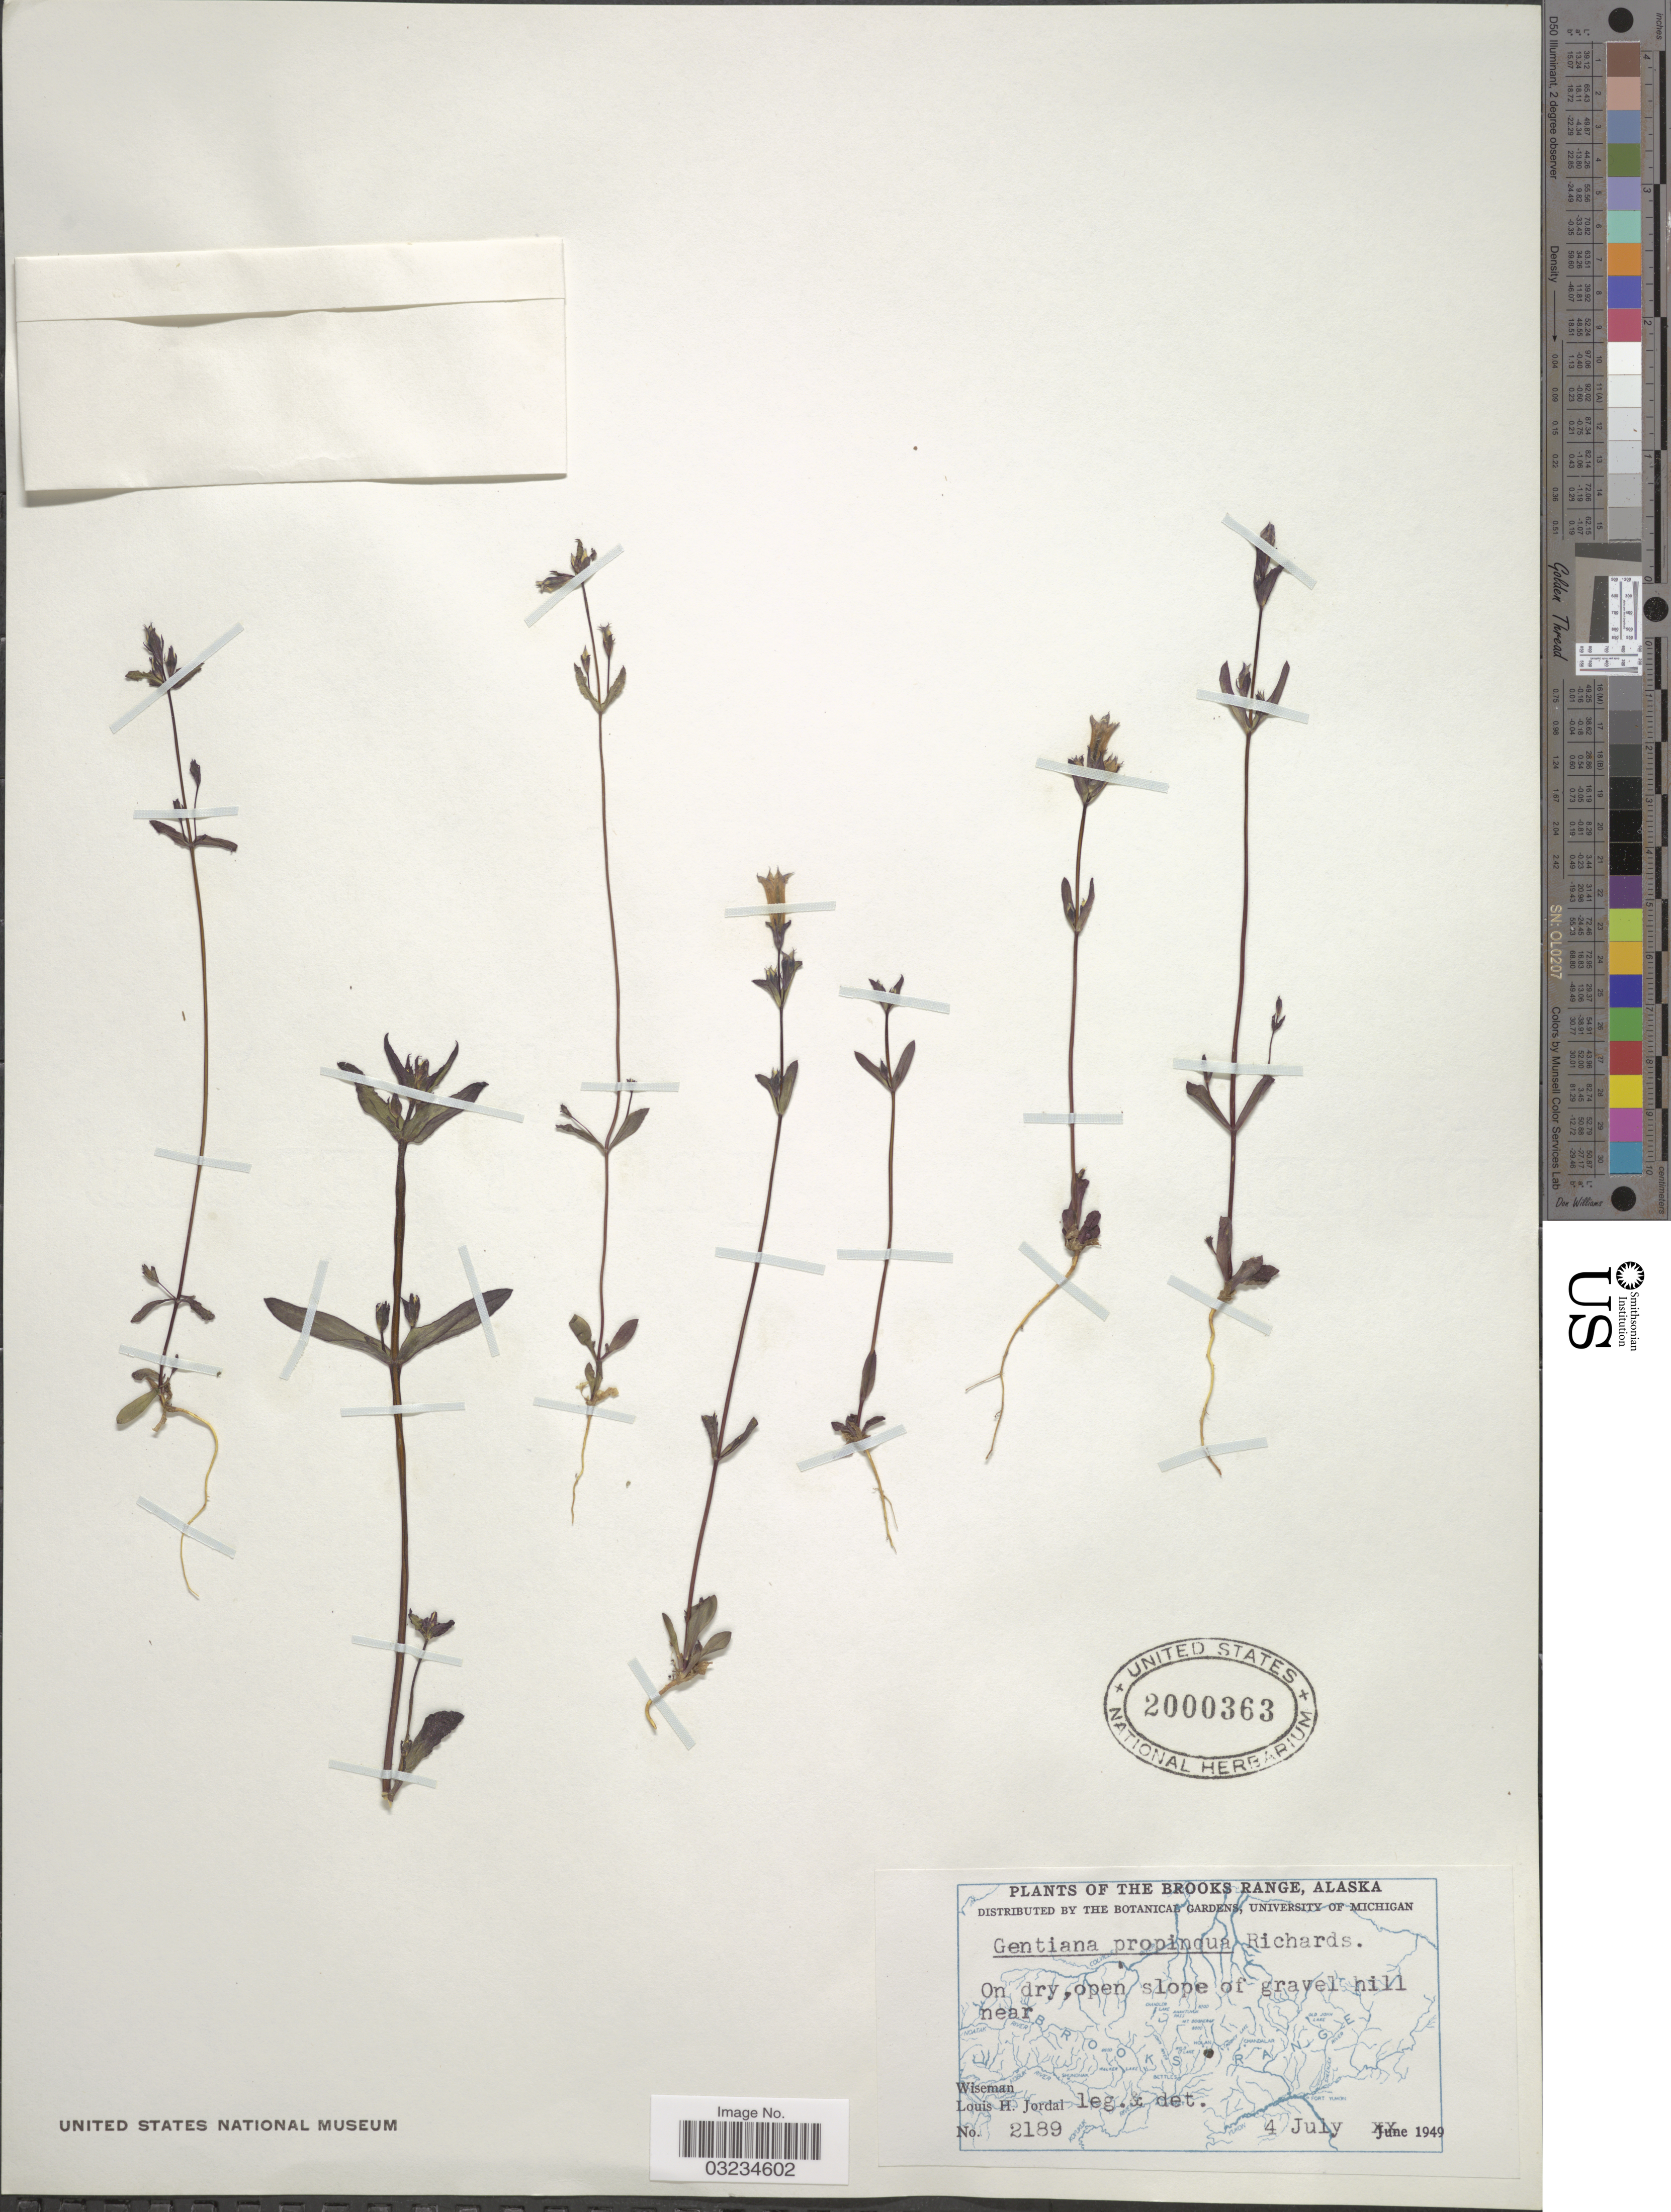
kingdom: Plantae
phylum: Tracheophyta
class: Magnoliopsida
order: Gentianales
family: Gentianaceae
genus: Gentiana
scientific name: Gentiana propinqua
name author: Richards.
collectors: L. Jordal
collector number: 2189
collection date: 1949-07-04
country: United States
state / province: Alaska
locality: Brooks Range. On dry, open slope of gravel hill near Wiseman.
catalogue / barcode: US 2000363